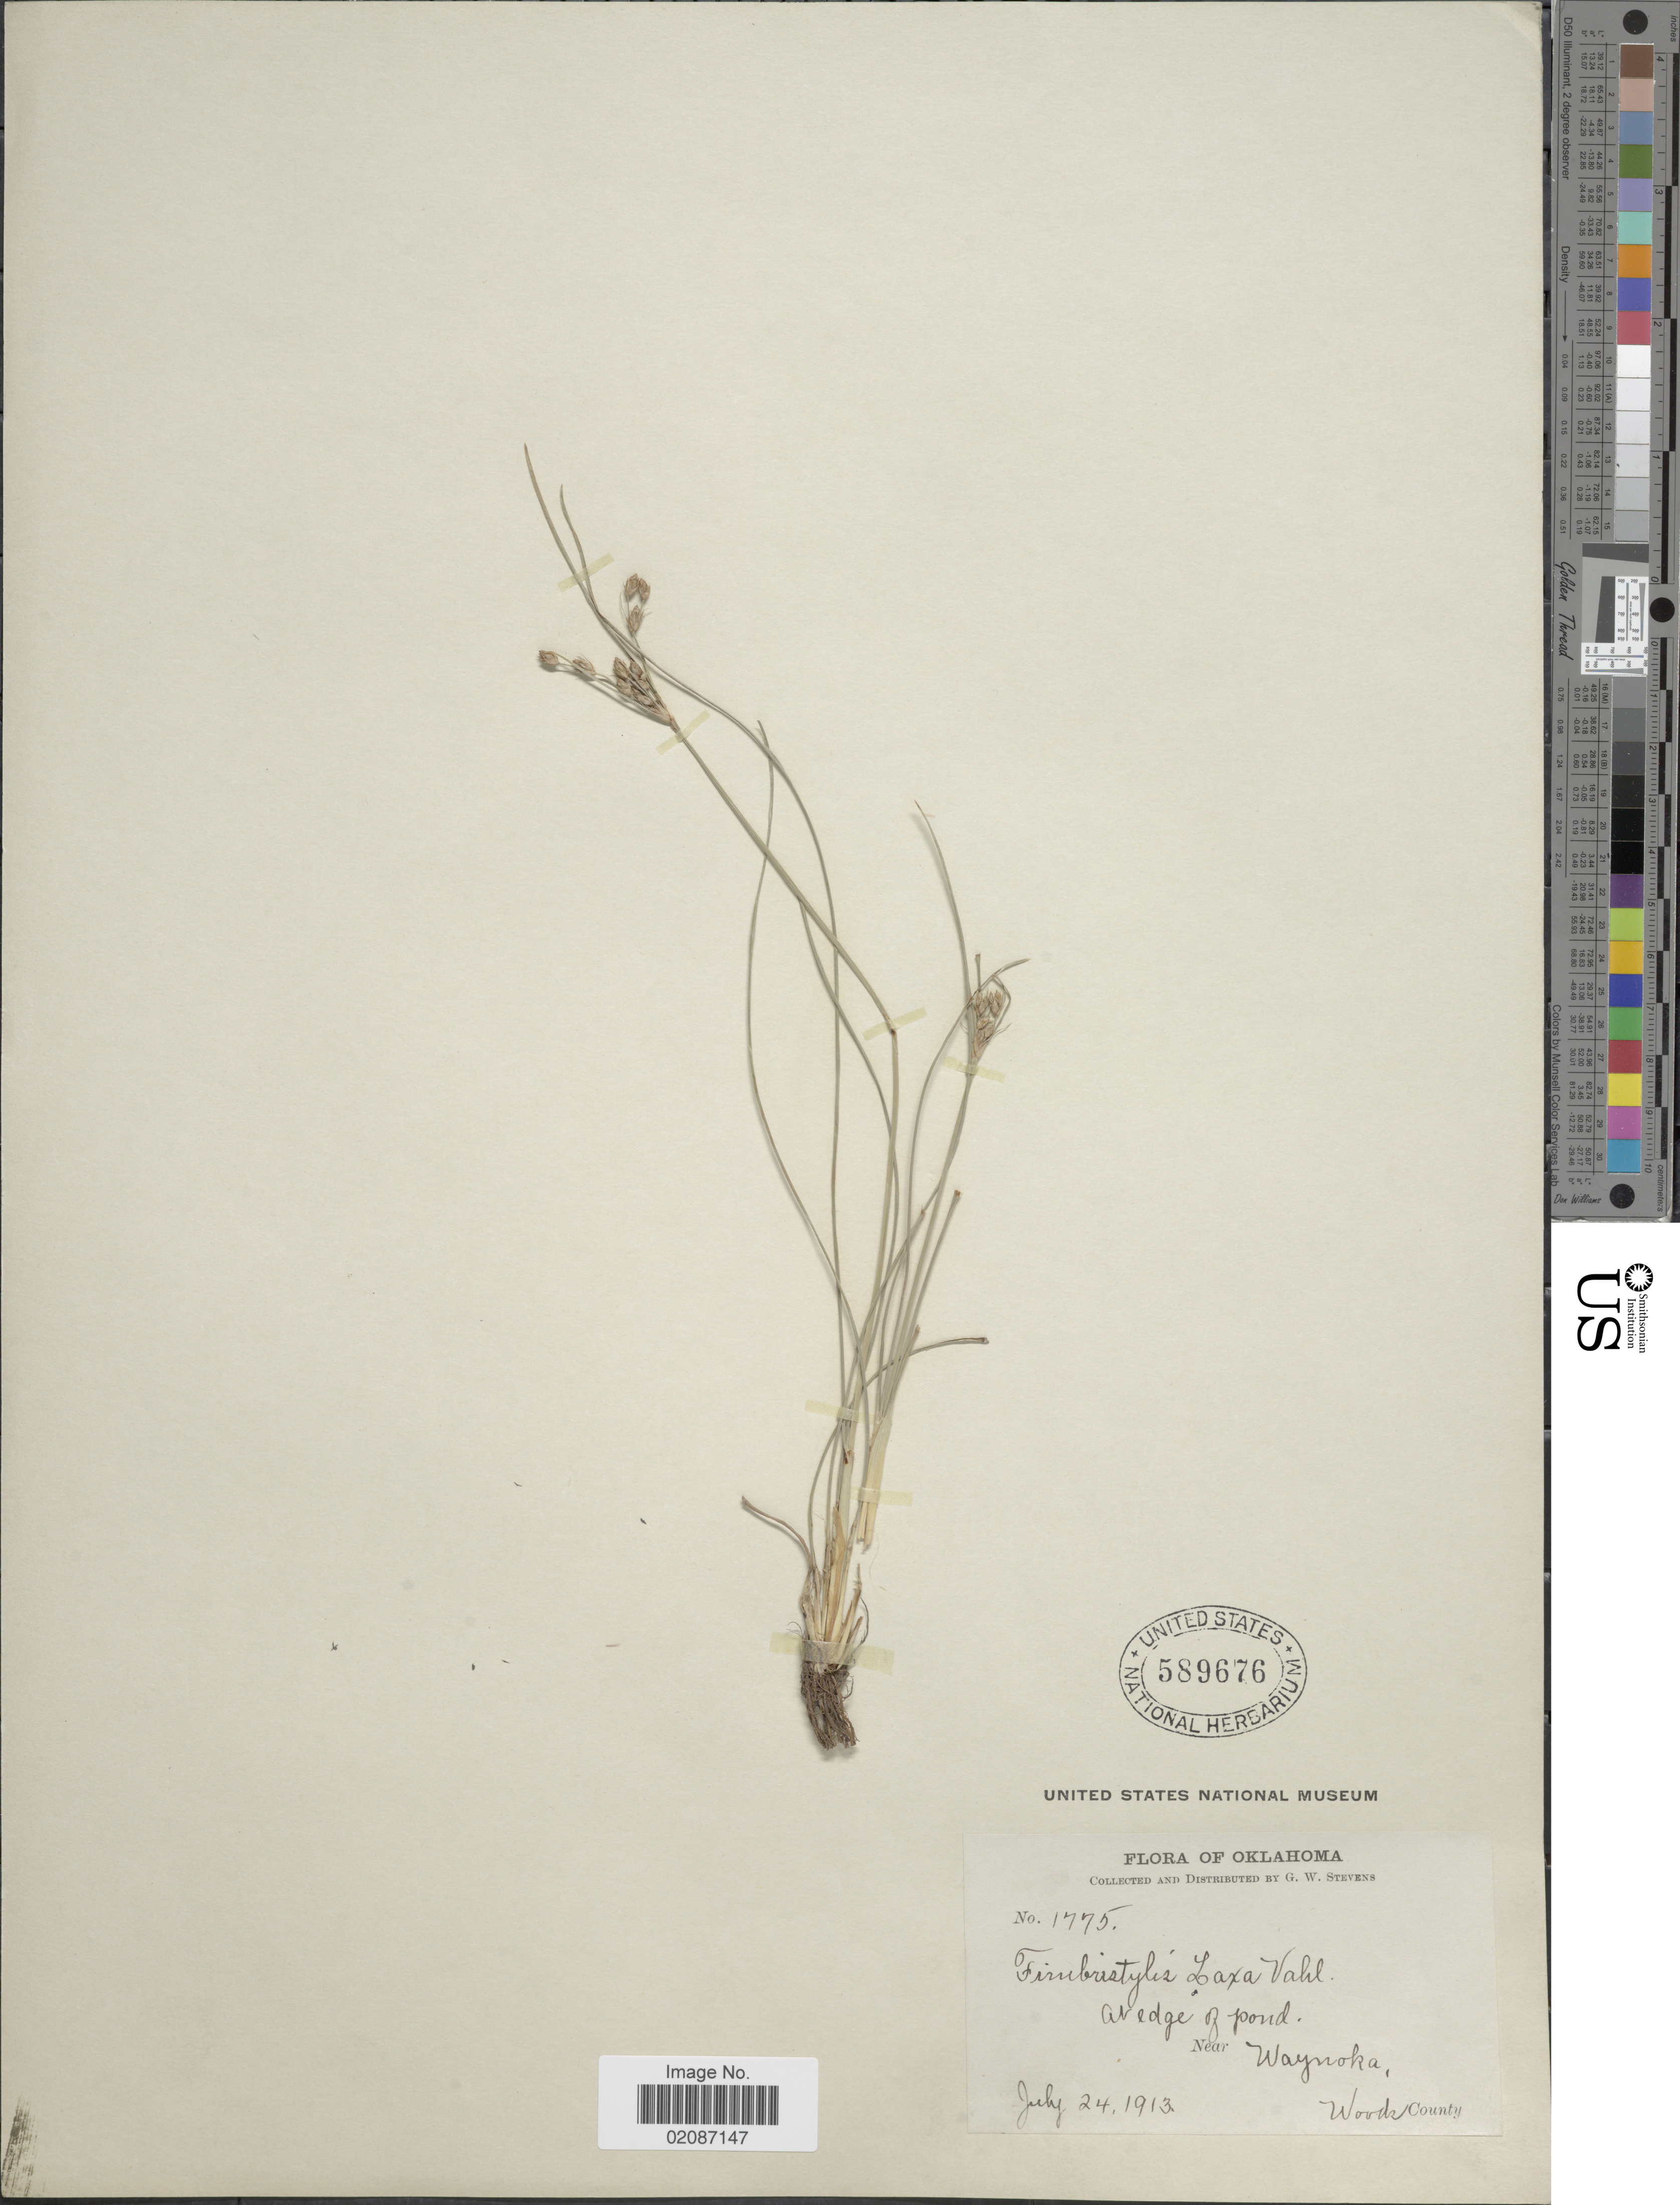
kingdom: Plantae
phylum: Tracheophyta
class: Liliopsida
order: Poales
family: Cyperaceae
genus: Fimbristylis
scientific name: Fimbristylis spadicea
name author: (L.) Vahl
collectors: G. W. Stevens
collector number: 1775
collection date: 1913-07-24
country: United States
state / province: Oklahoma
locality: Near Waynoka, Woods County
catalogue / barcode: US 589676